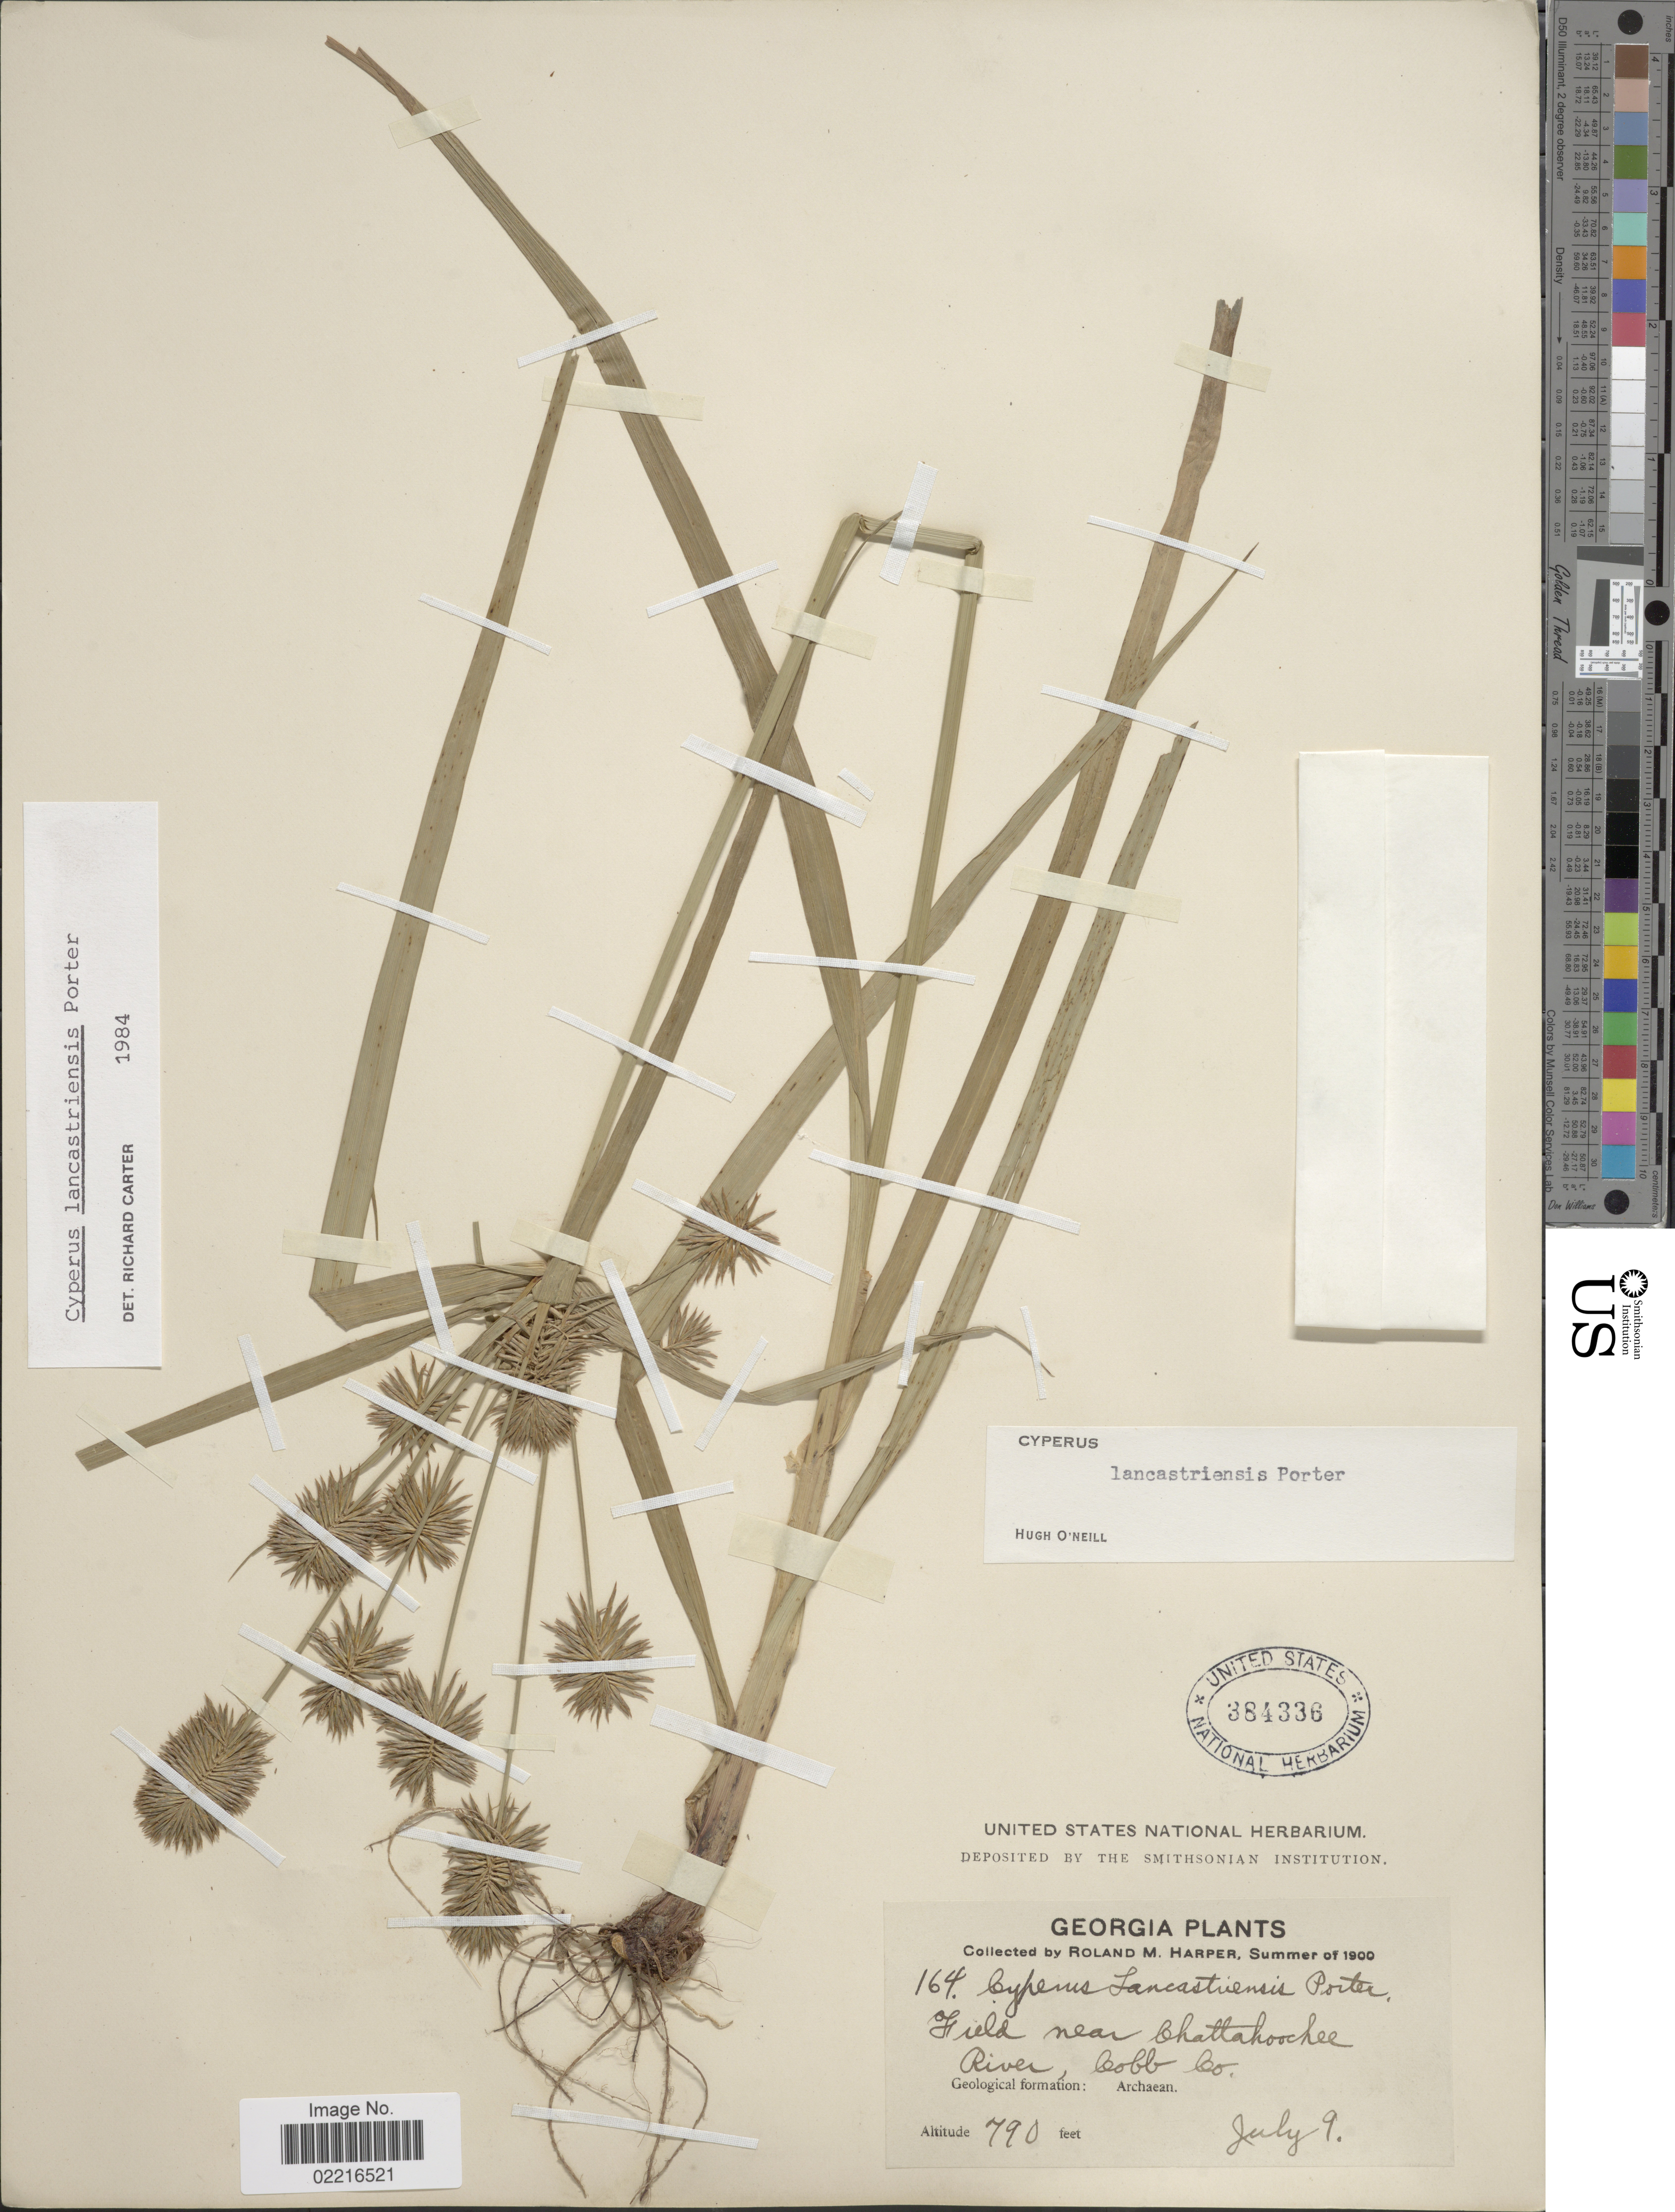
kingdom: Plantae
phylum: Tracheophyta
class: Liliopsida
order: Poales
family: Cyperaceae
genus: Cyperus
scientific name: Cyperus lancastriensis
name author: Porter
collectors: R. M. Harper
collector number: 164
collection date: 1900-07-09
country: United States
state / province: Georgia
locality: Field near Chattahoochee River, Cobb Co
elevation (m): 241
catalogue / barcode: US 384336